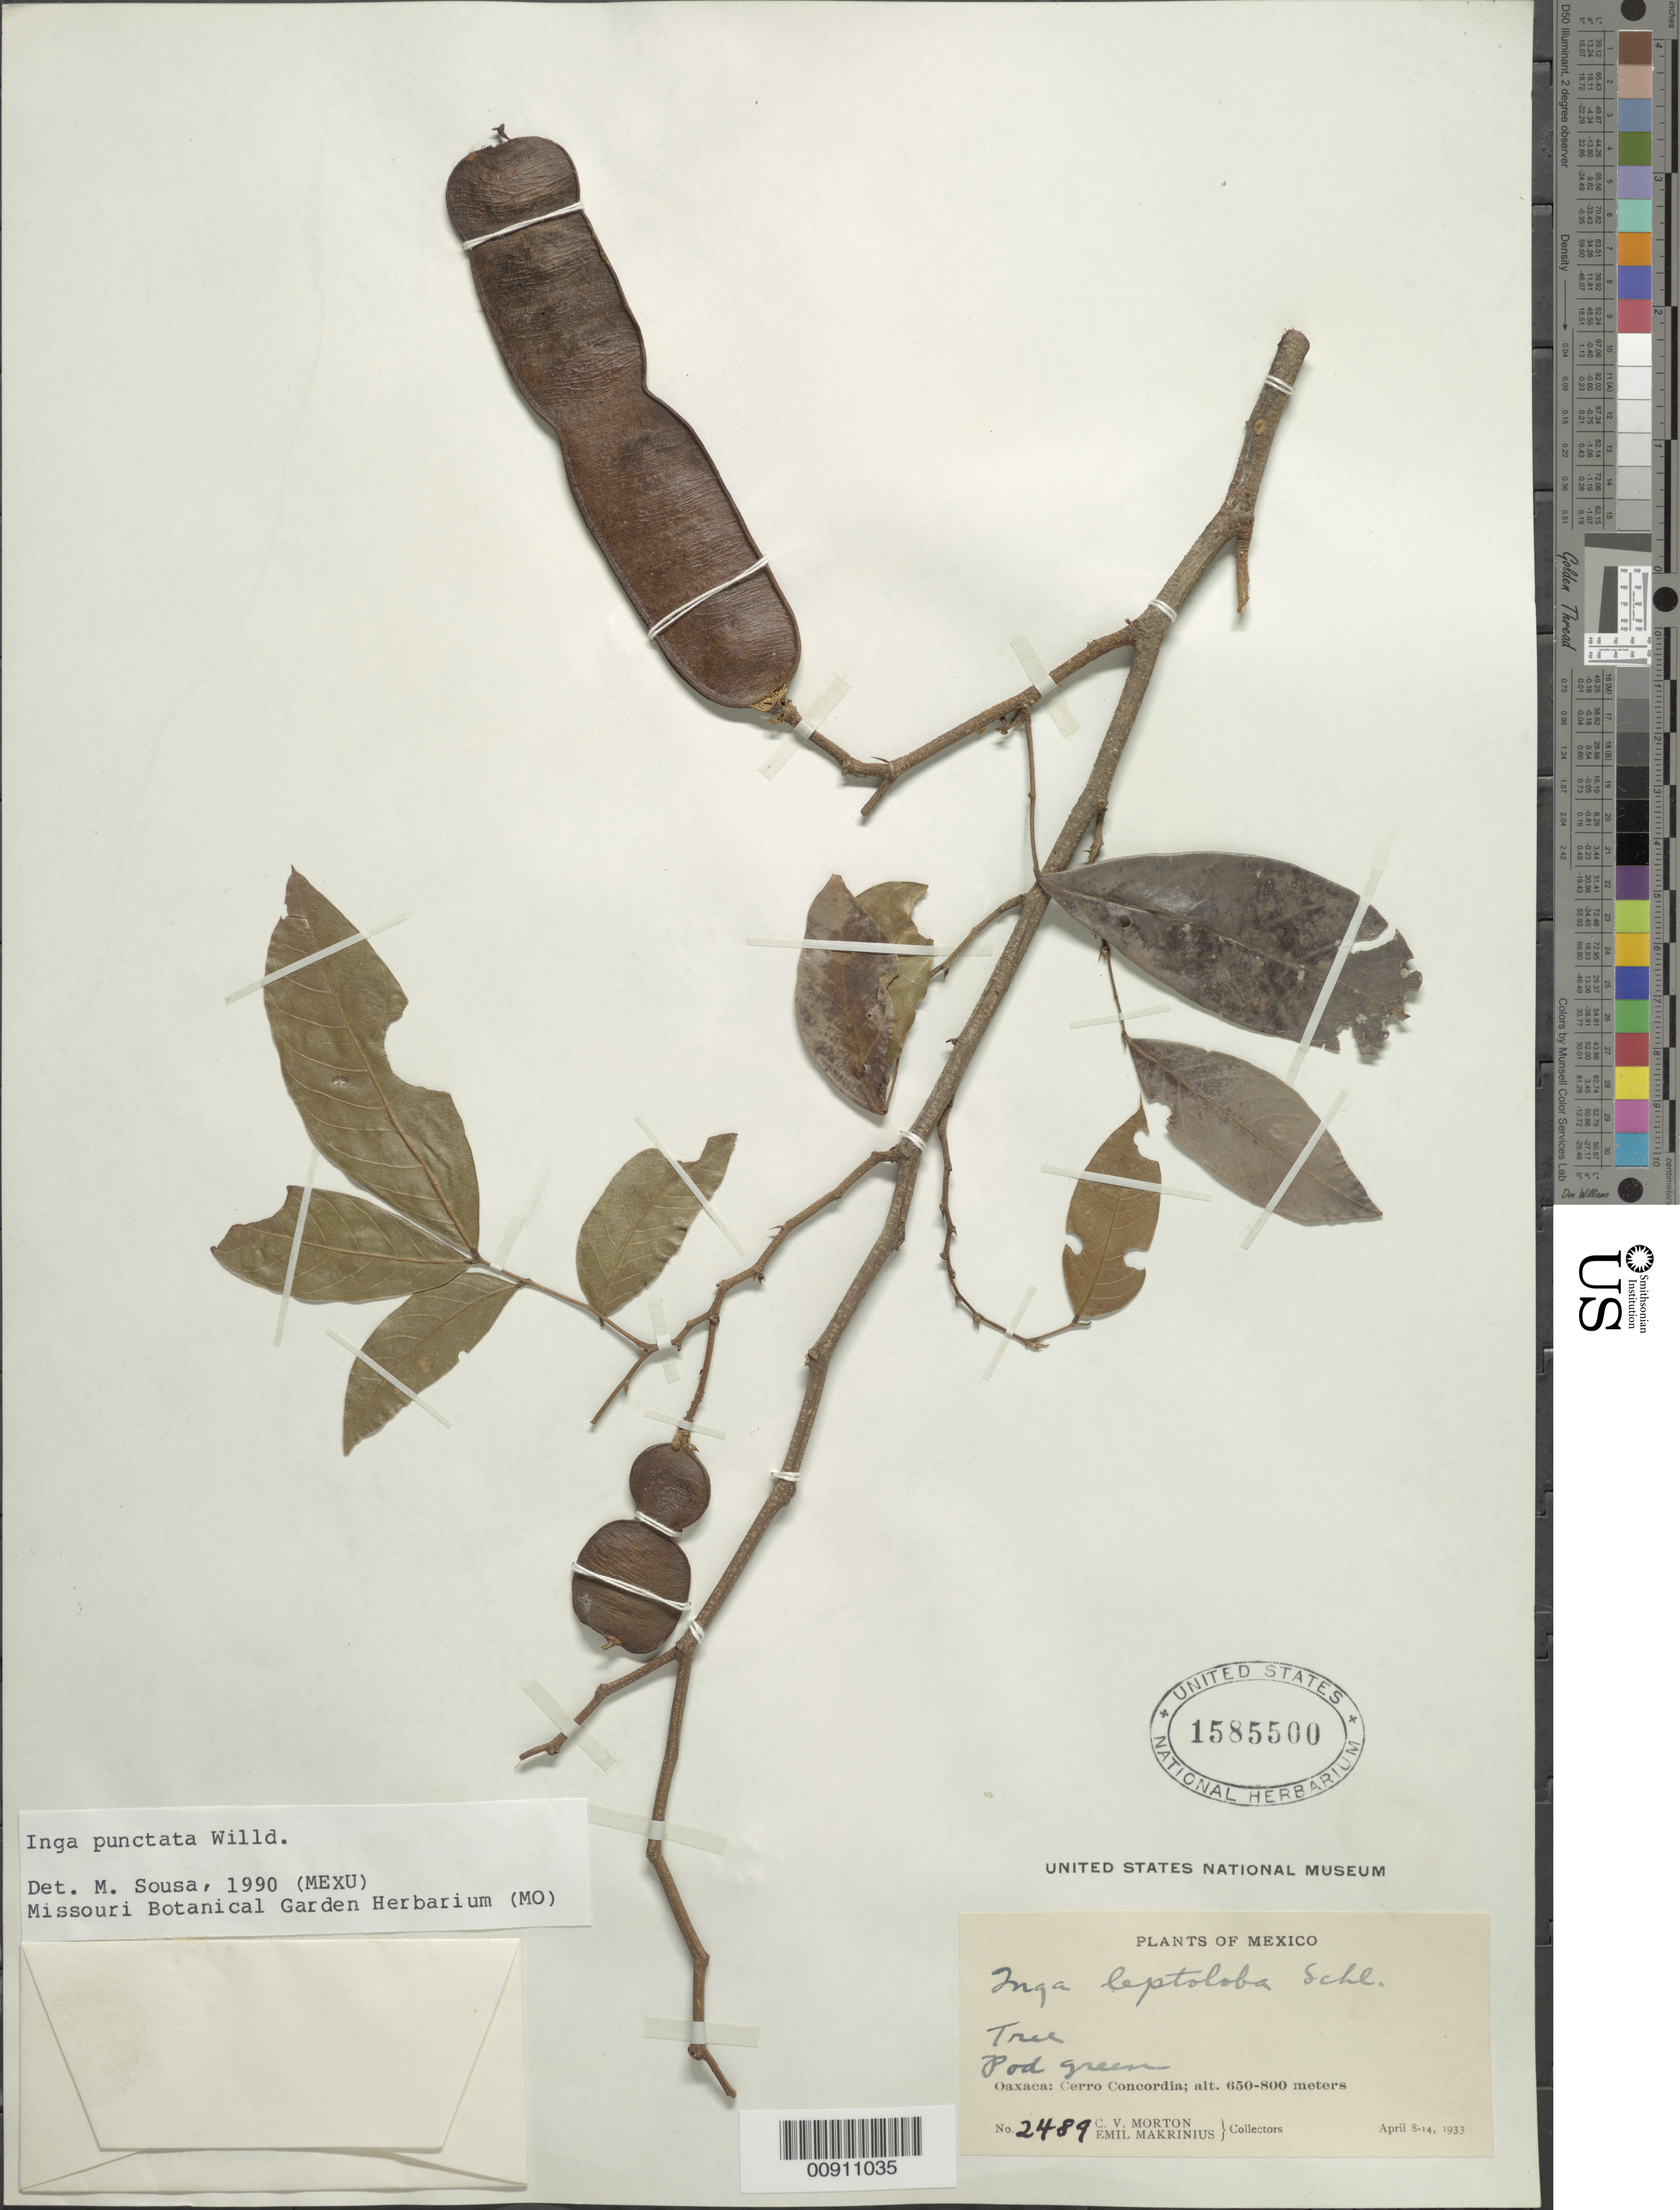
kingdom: Plantae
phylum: Tracheophyta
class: Magnoliopsida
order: Fabales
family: Fabaceae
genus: Inga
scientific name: Inga punctata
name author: Willd.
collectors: C. V. Morton & E. Makrinius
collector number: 2489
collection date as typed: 08 Apr 1933 to 14 Apr 1933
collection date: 1933-04-08/1933-04-14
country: Mexico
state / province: Oaxaca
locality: Oaxaca: Cerro Concordia.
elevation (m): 800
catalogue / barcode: US 1585500